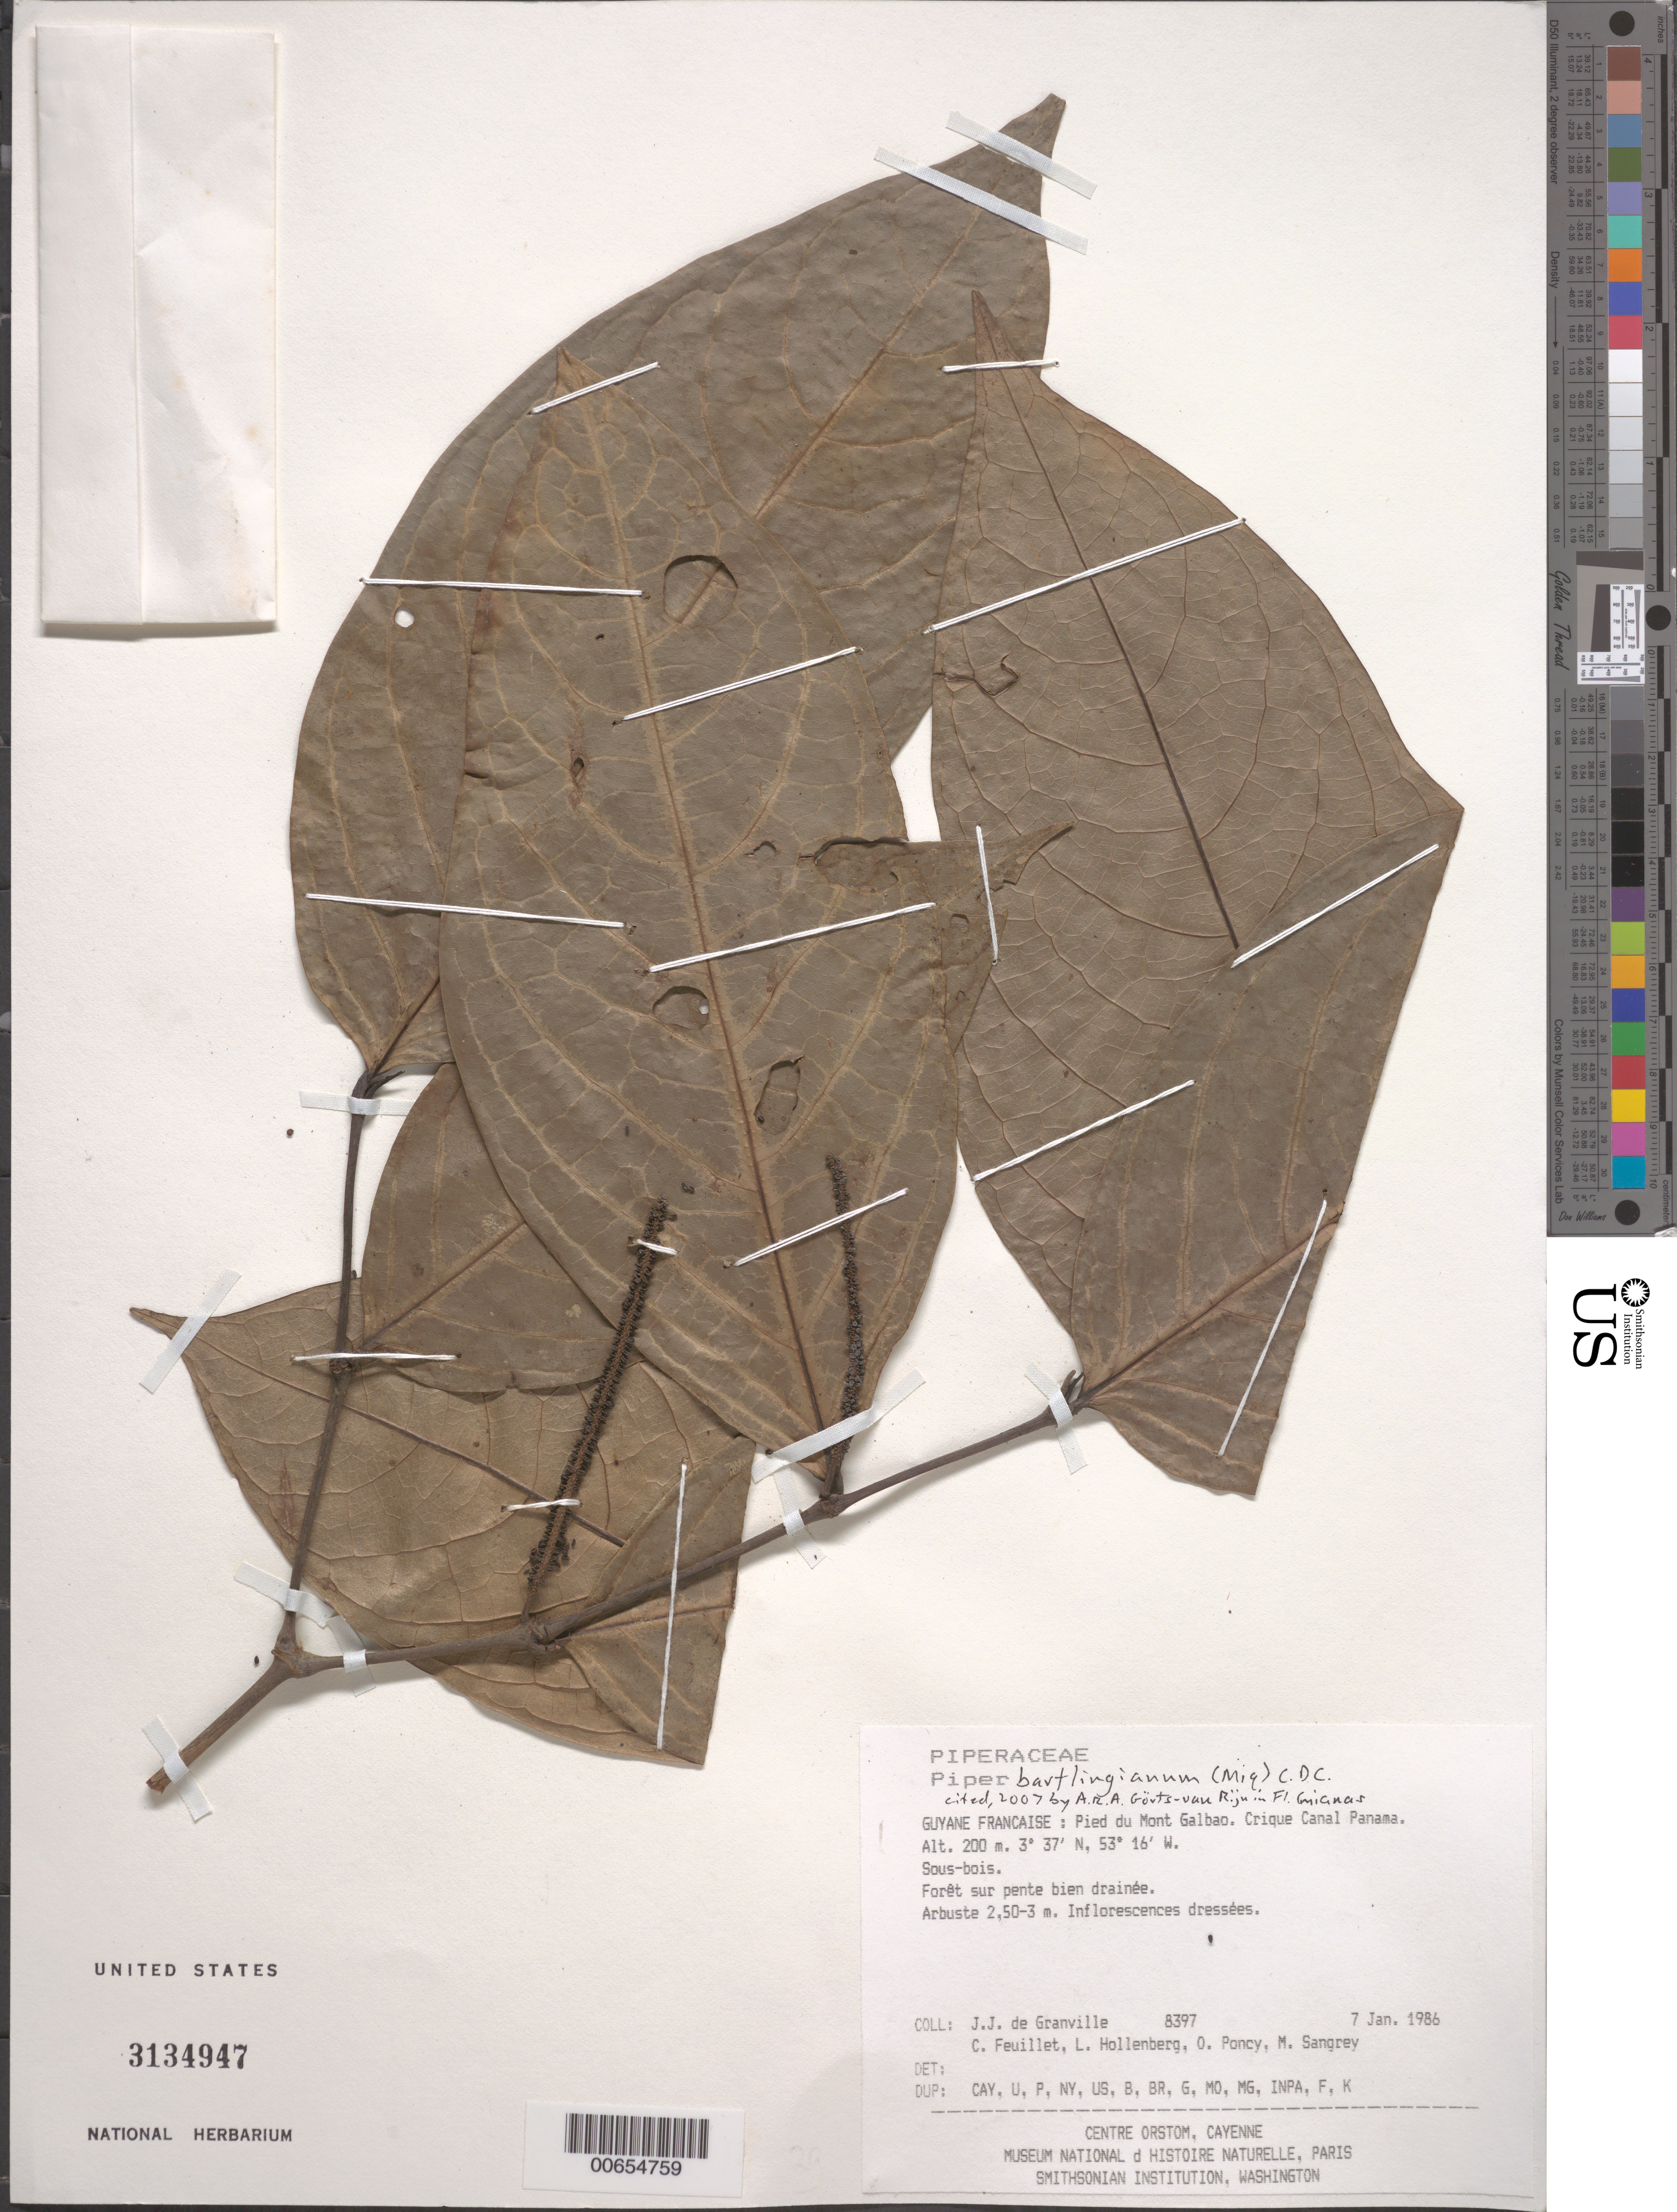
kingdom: Plantae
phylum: Tracheophyta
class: Magnoliopsida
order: Piperales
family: Piperaceae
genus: Piper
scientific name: Piper sp.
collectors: J.-J. de Granville, C. Feuillet, L. Hollenberg, O. Poncy & M. S. Sangrey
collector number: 8397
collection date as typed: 7-Jan-86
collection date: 1986-01-07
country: French Guiana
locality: Pied du Mont Galbao. Crique Canal Panama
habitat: Sous-bois; forêt sur pent bien drainée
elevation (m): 200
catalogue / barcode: US 3134947